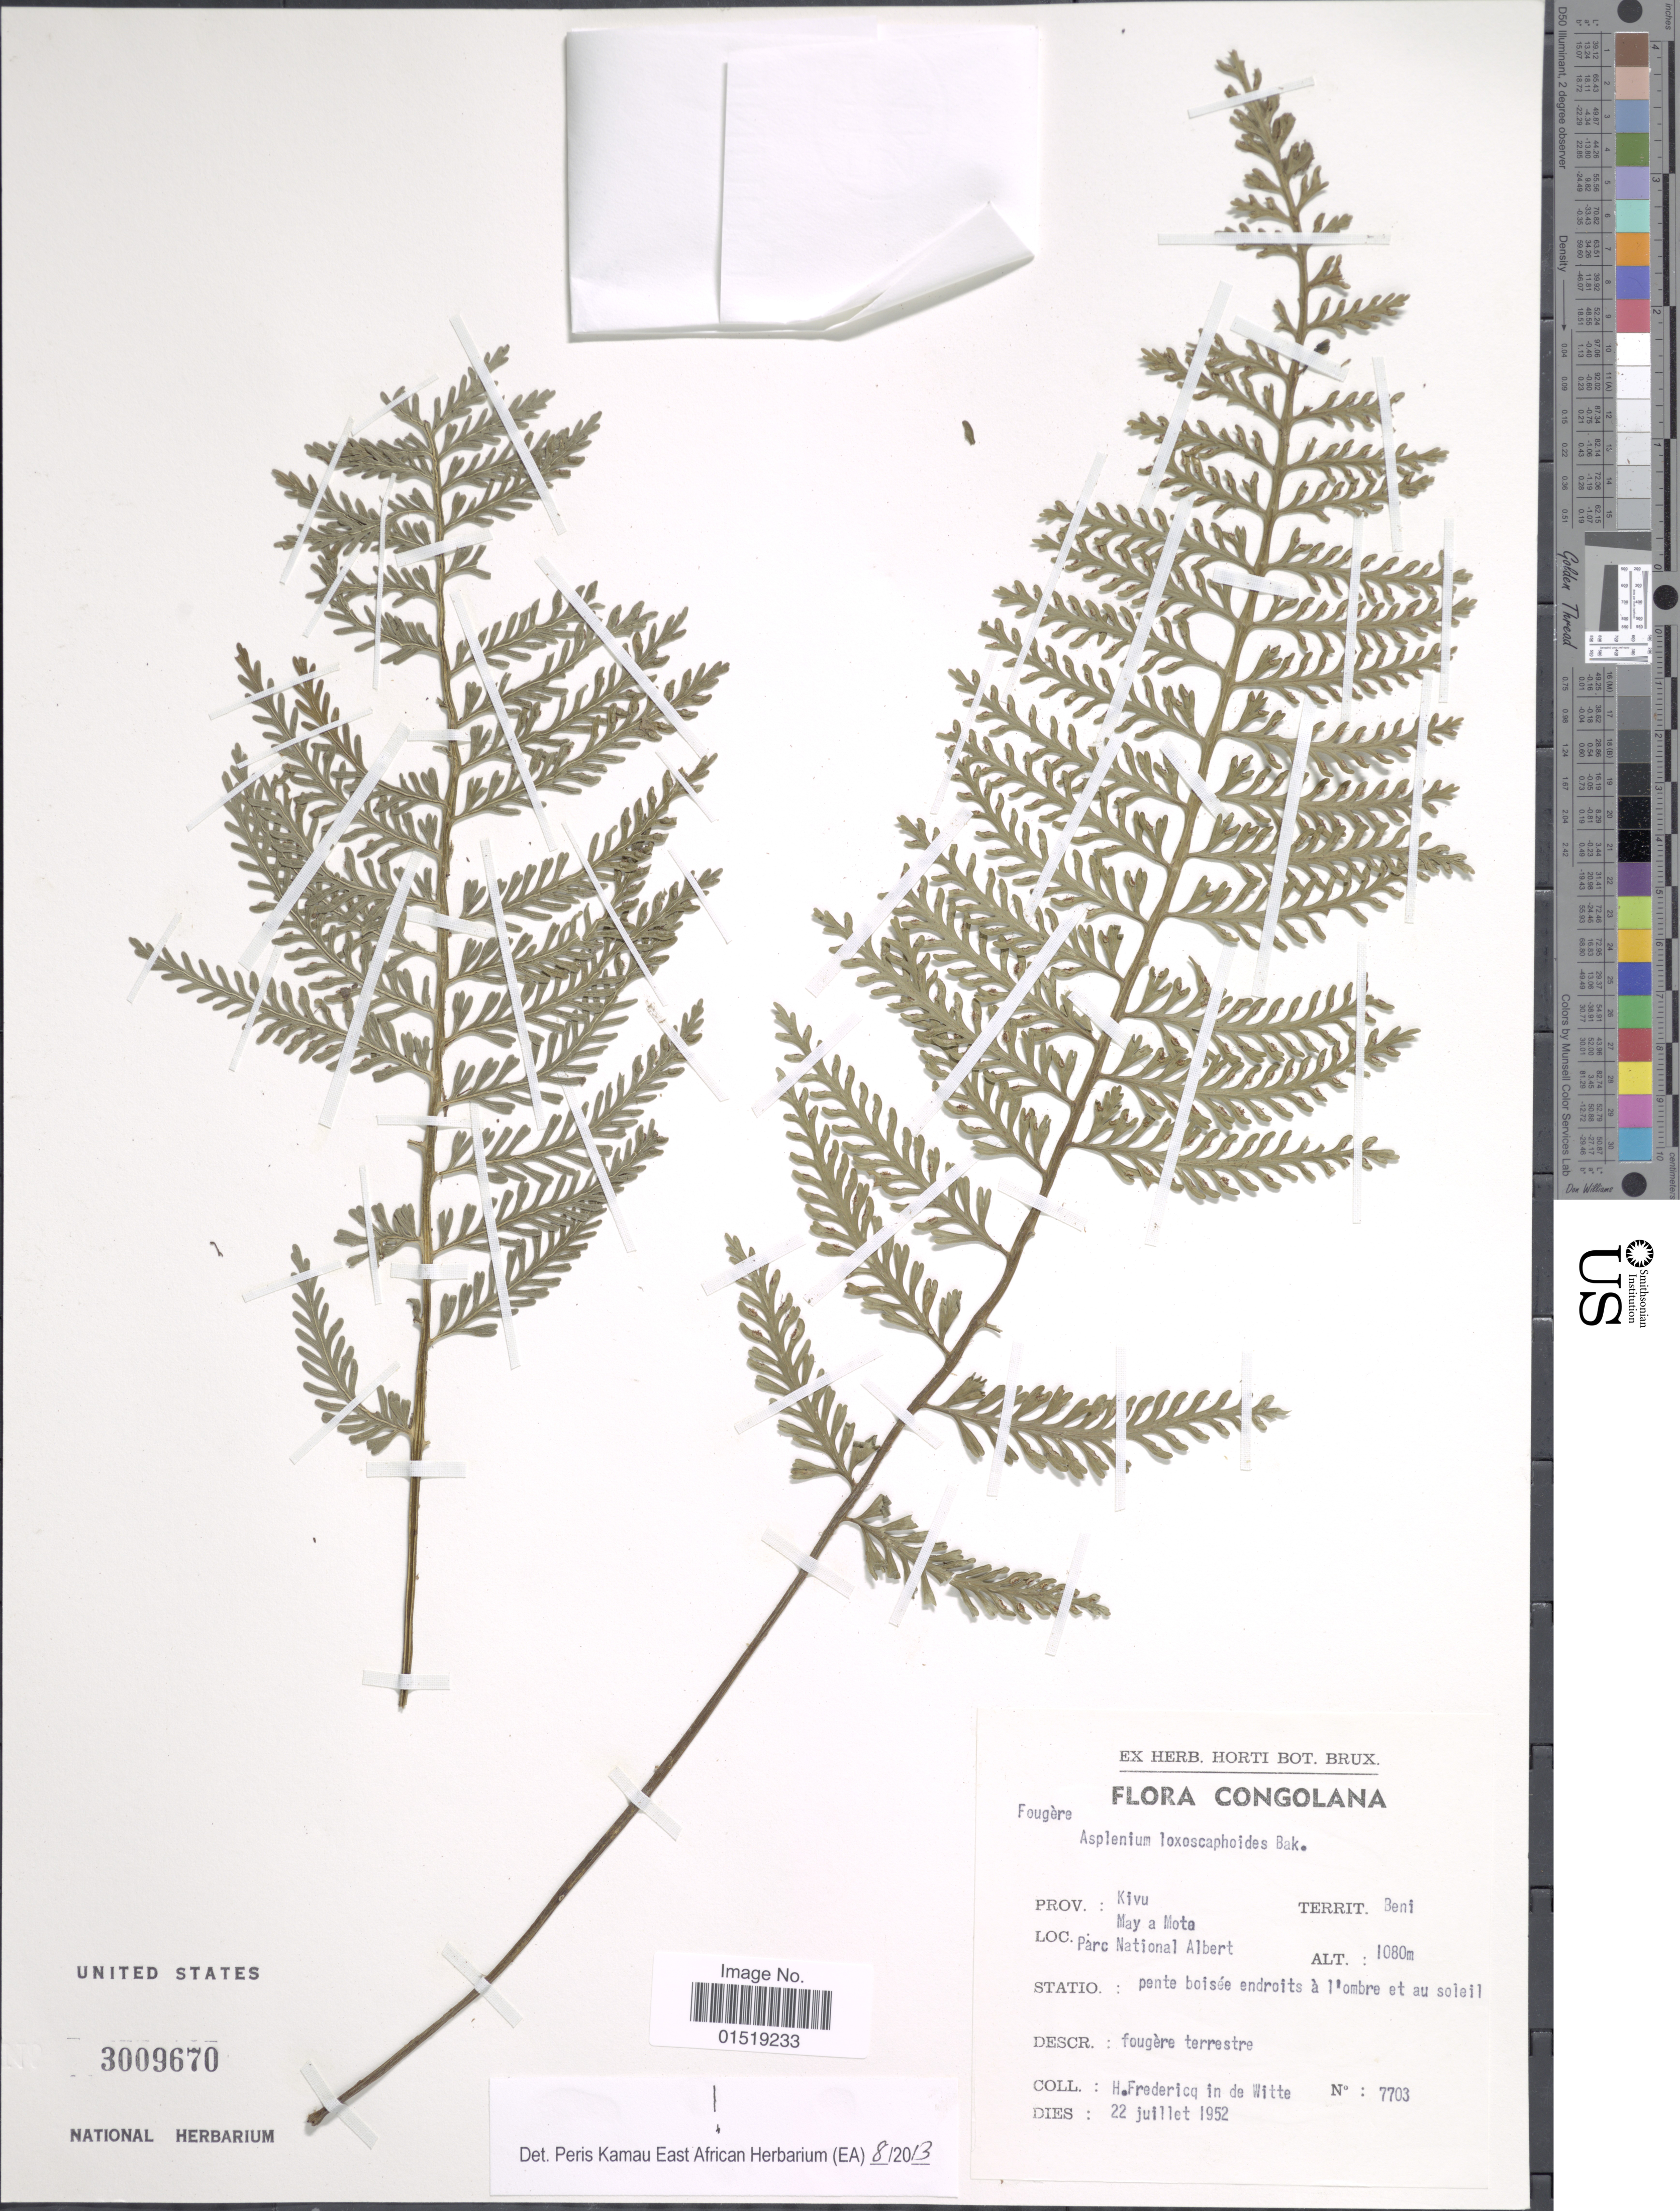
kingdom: Plantae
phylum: Tracheophyta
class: Polypodiopsida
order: Polypodiales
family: Aspleniaceae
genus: Asplenium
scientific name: Asplenium loxoscaphoides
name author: Baker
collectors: H. Fredericq & -. de Witte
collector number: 7703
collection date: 1952-07-22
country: Congo, Democratic Republic of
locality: Congolana. Prov.: Kivu. Territ. Beni. May a Mota. Parc National Albert.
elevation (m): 1080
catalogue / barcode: US 3009670